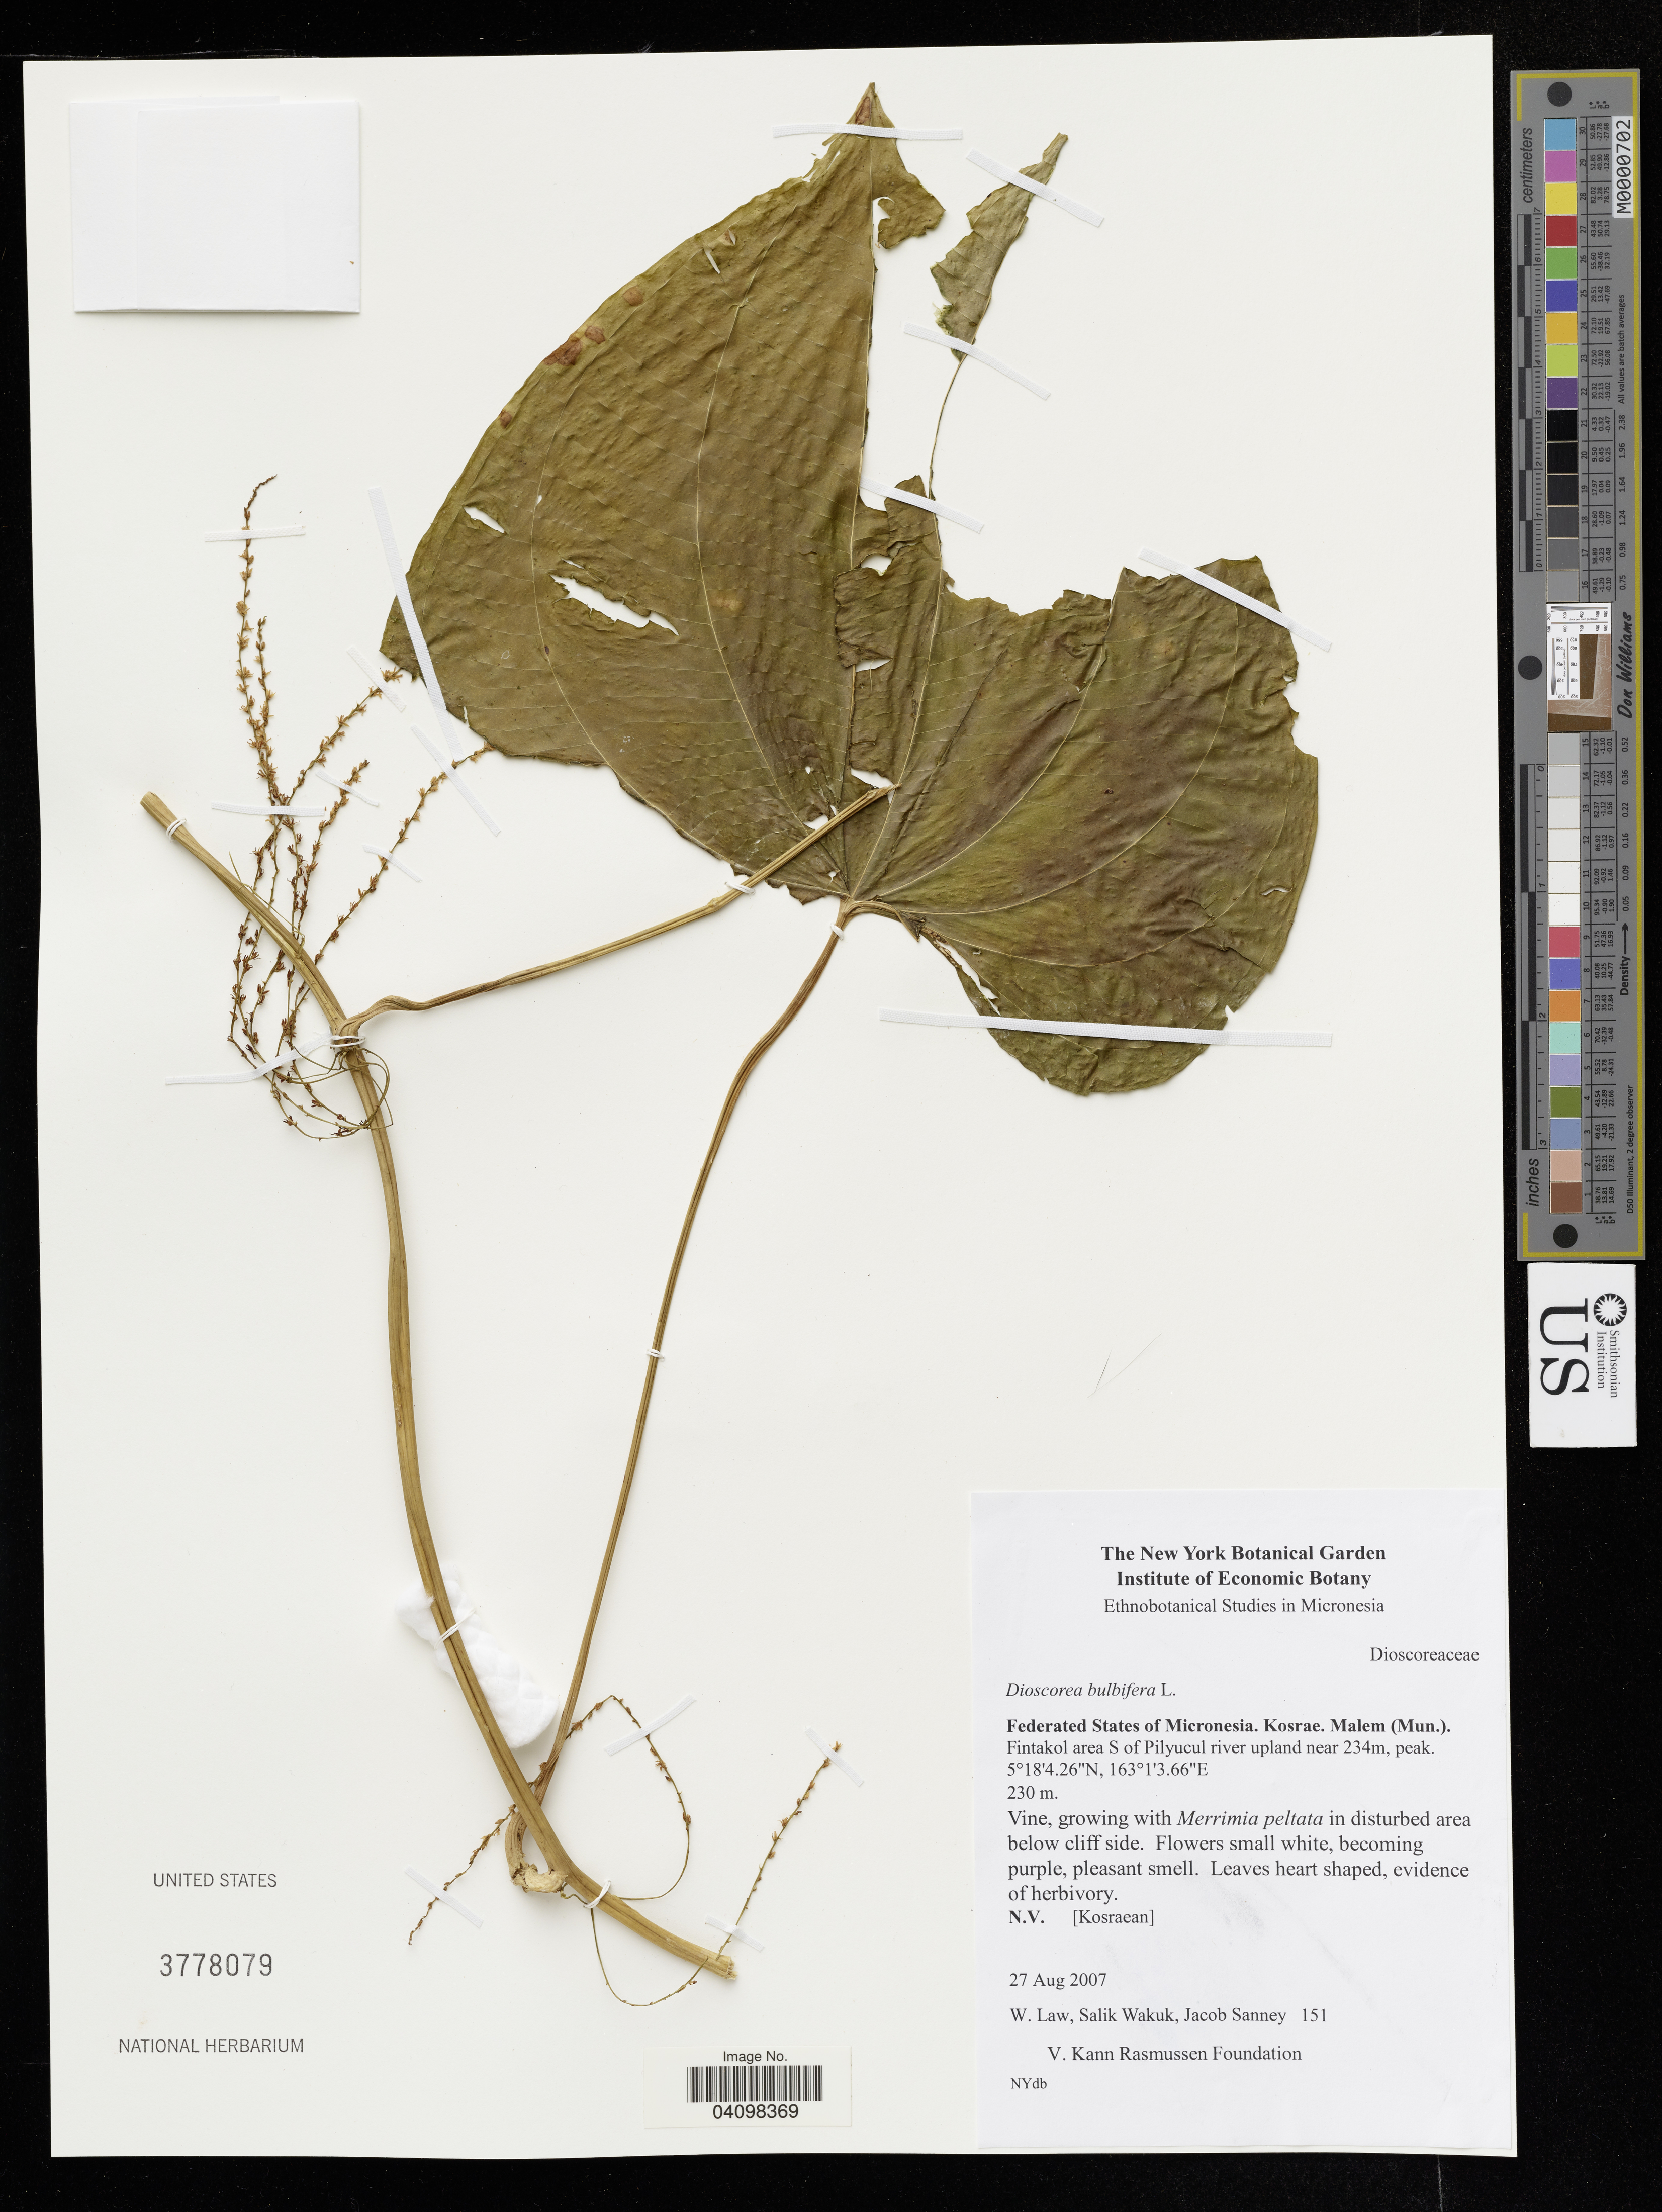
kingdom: Plantae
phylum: Tracheophyta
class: Liliopsida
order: Dioscoreales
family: Dioscoreaceae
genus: Dioscorea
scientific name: Dioscorea bulbifera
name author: L.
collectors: W. Law & S. Wakuk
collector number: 151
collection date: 2007-08-27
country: Micronesia, Federated States of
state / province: Kosrae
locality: Malem (Mun.). Fintakol area S of Pilyucul river upland near 234m, peak.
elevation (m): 230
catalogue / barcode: US 3778079